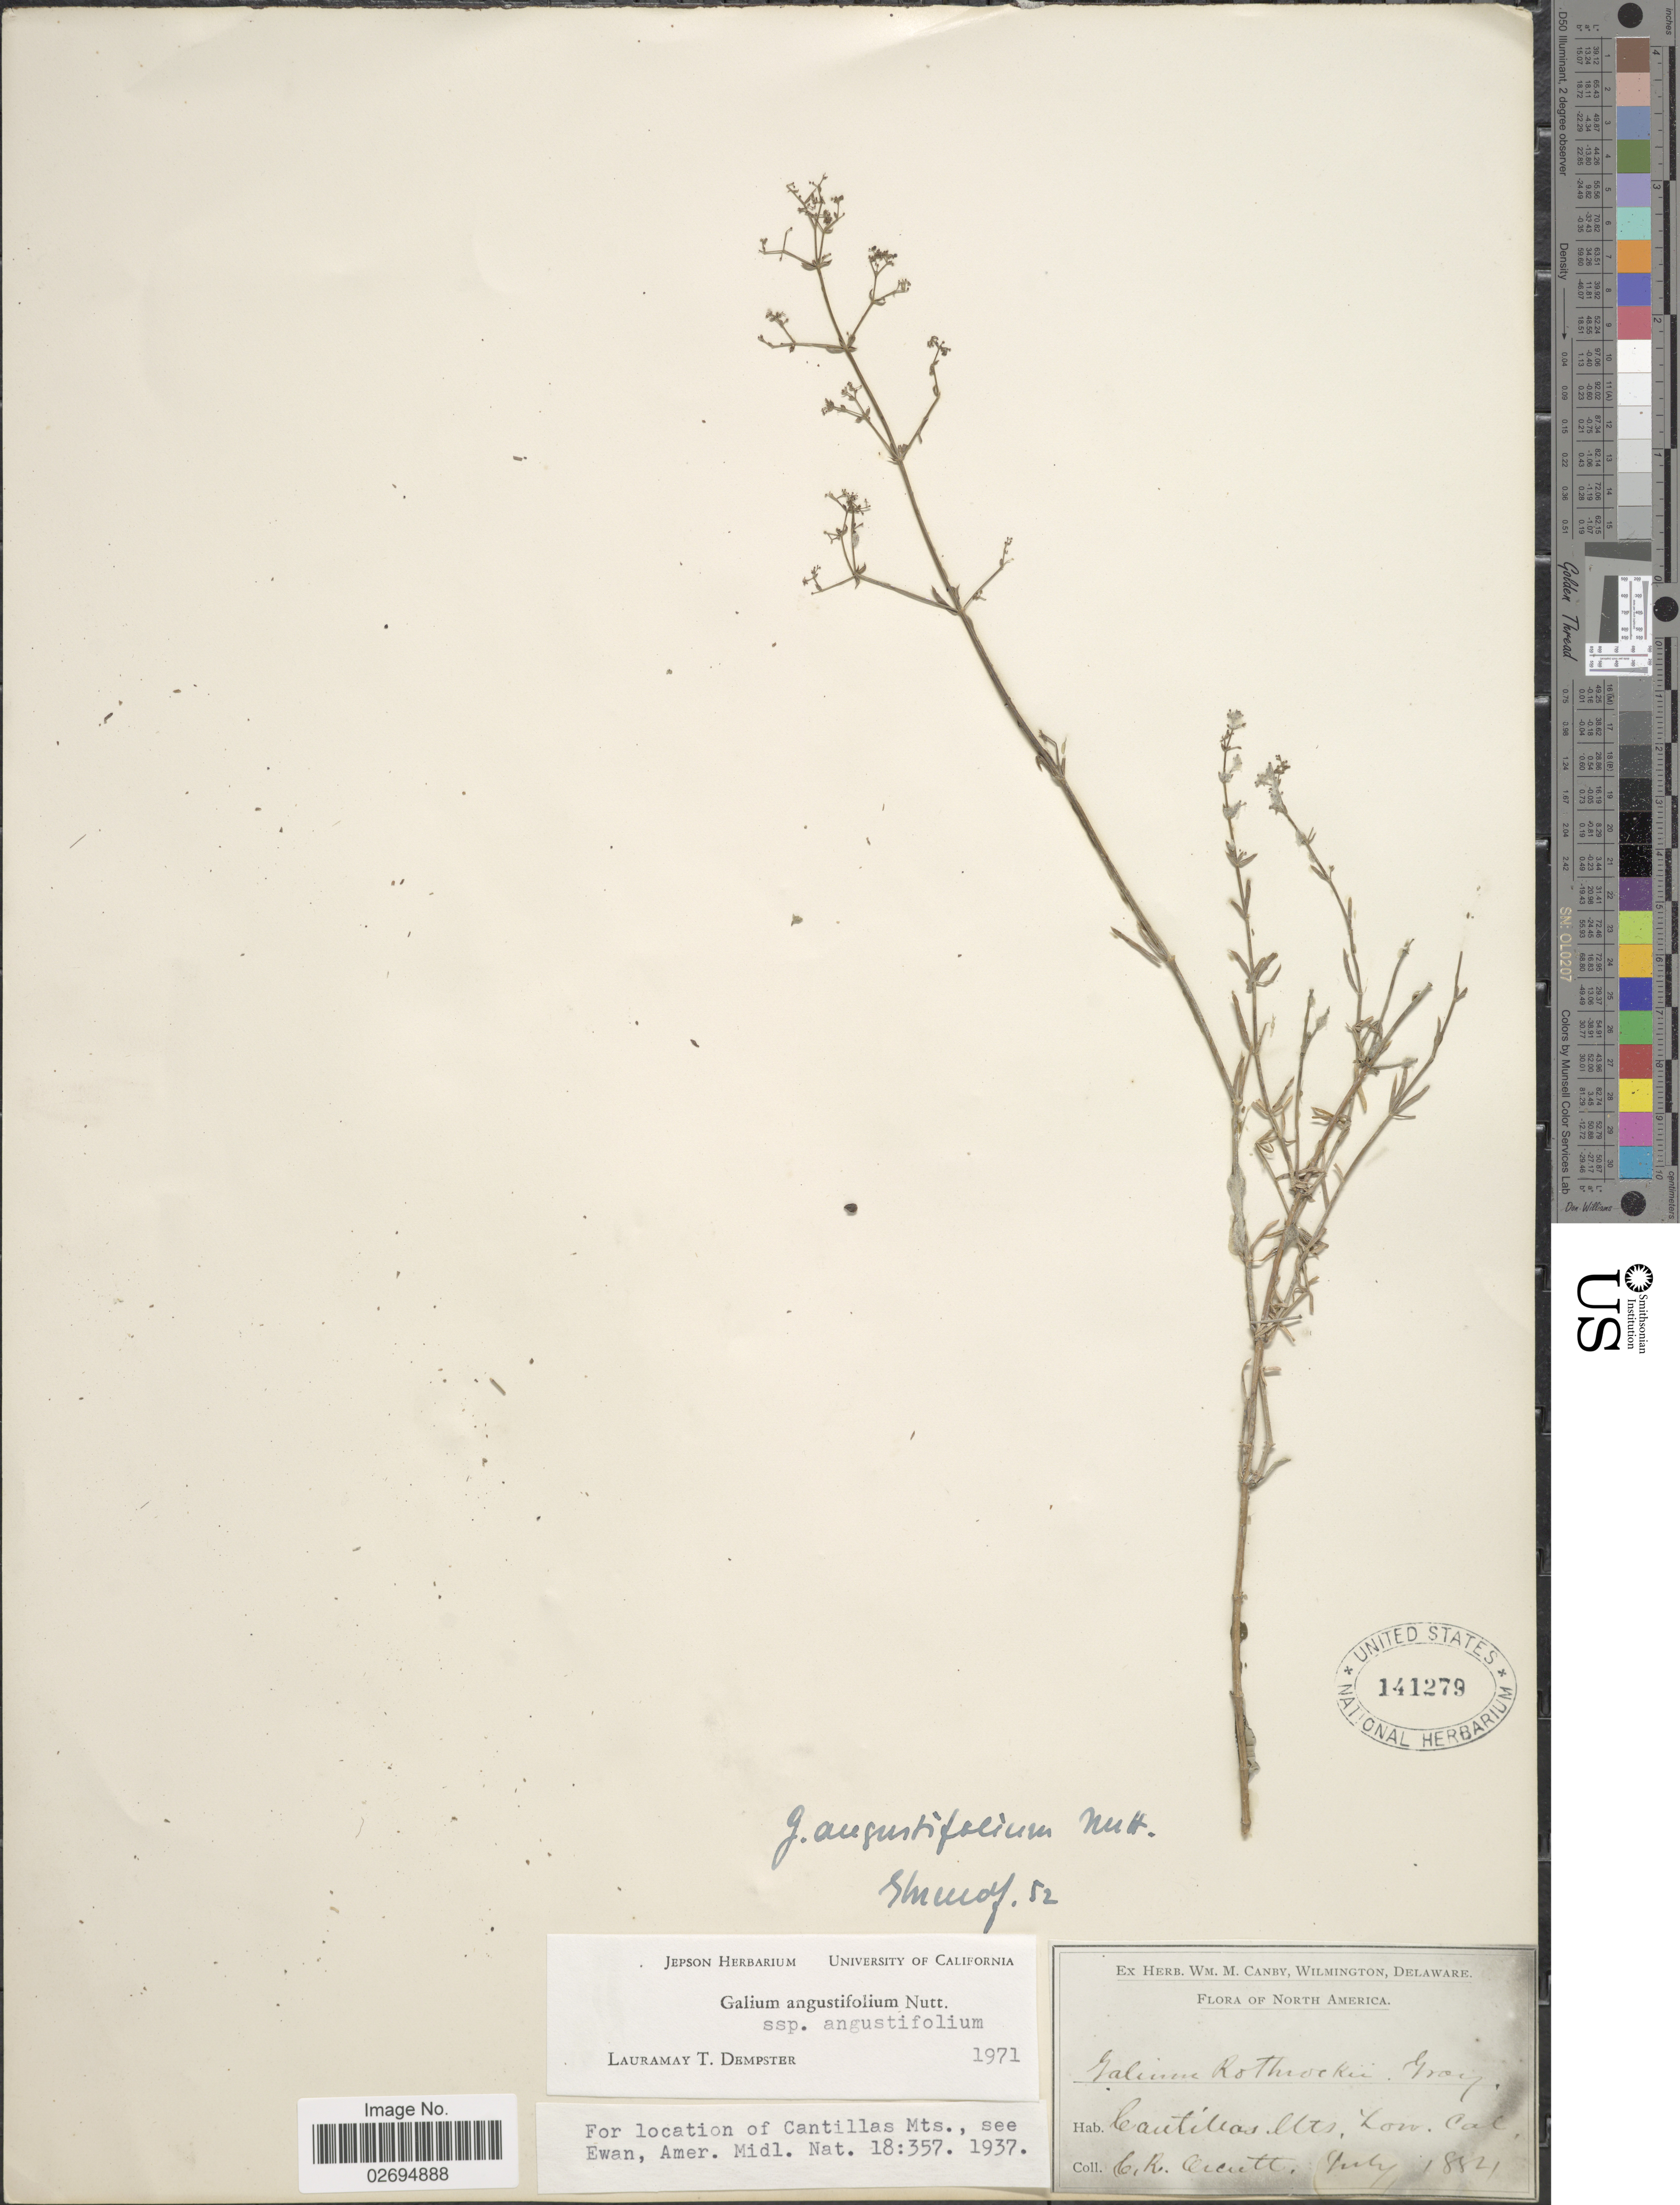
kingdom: Plantae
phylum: Tracheophyta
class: Magnoliopsida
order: Gentianales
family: Rubiaceae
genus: Galium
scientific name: Galium angustifolium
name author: Nutt.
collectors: C. R. Orcutt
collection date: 1884-07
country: Mexico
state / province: Baja California Norte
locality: Cantillas Mts, Low. Cal.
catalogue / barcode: US 141279